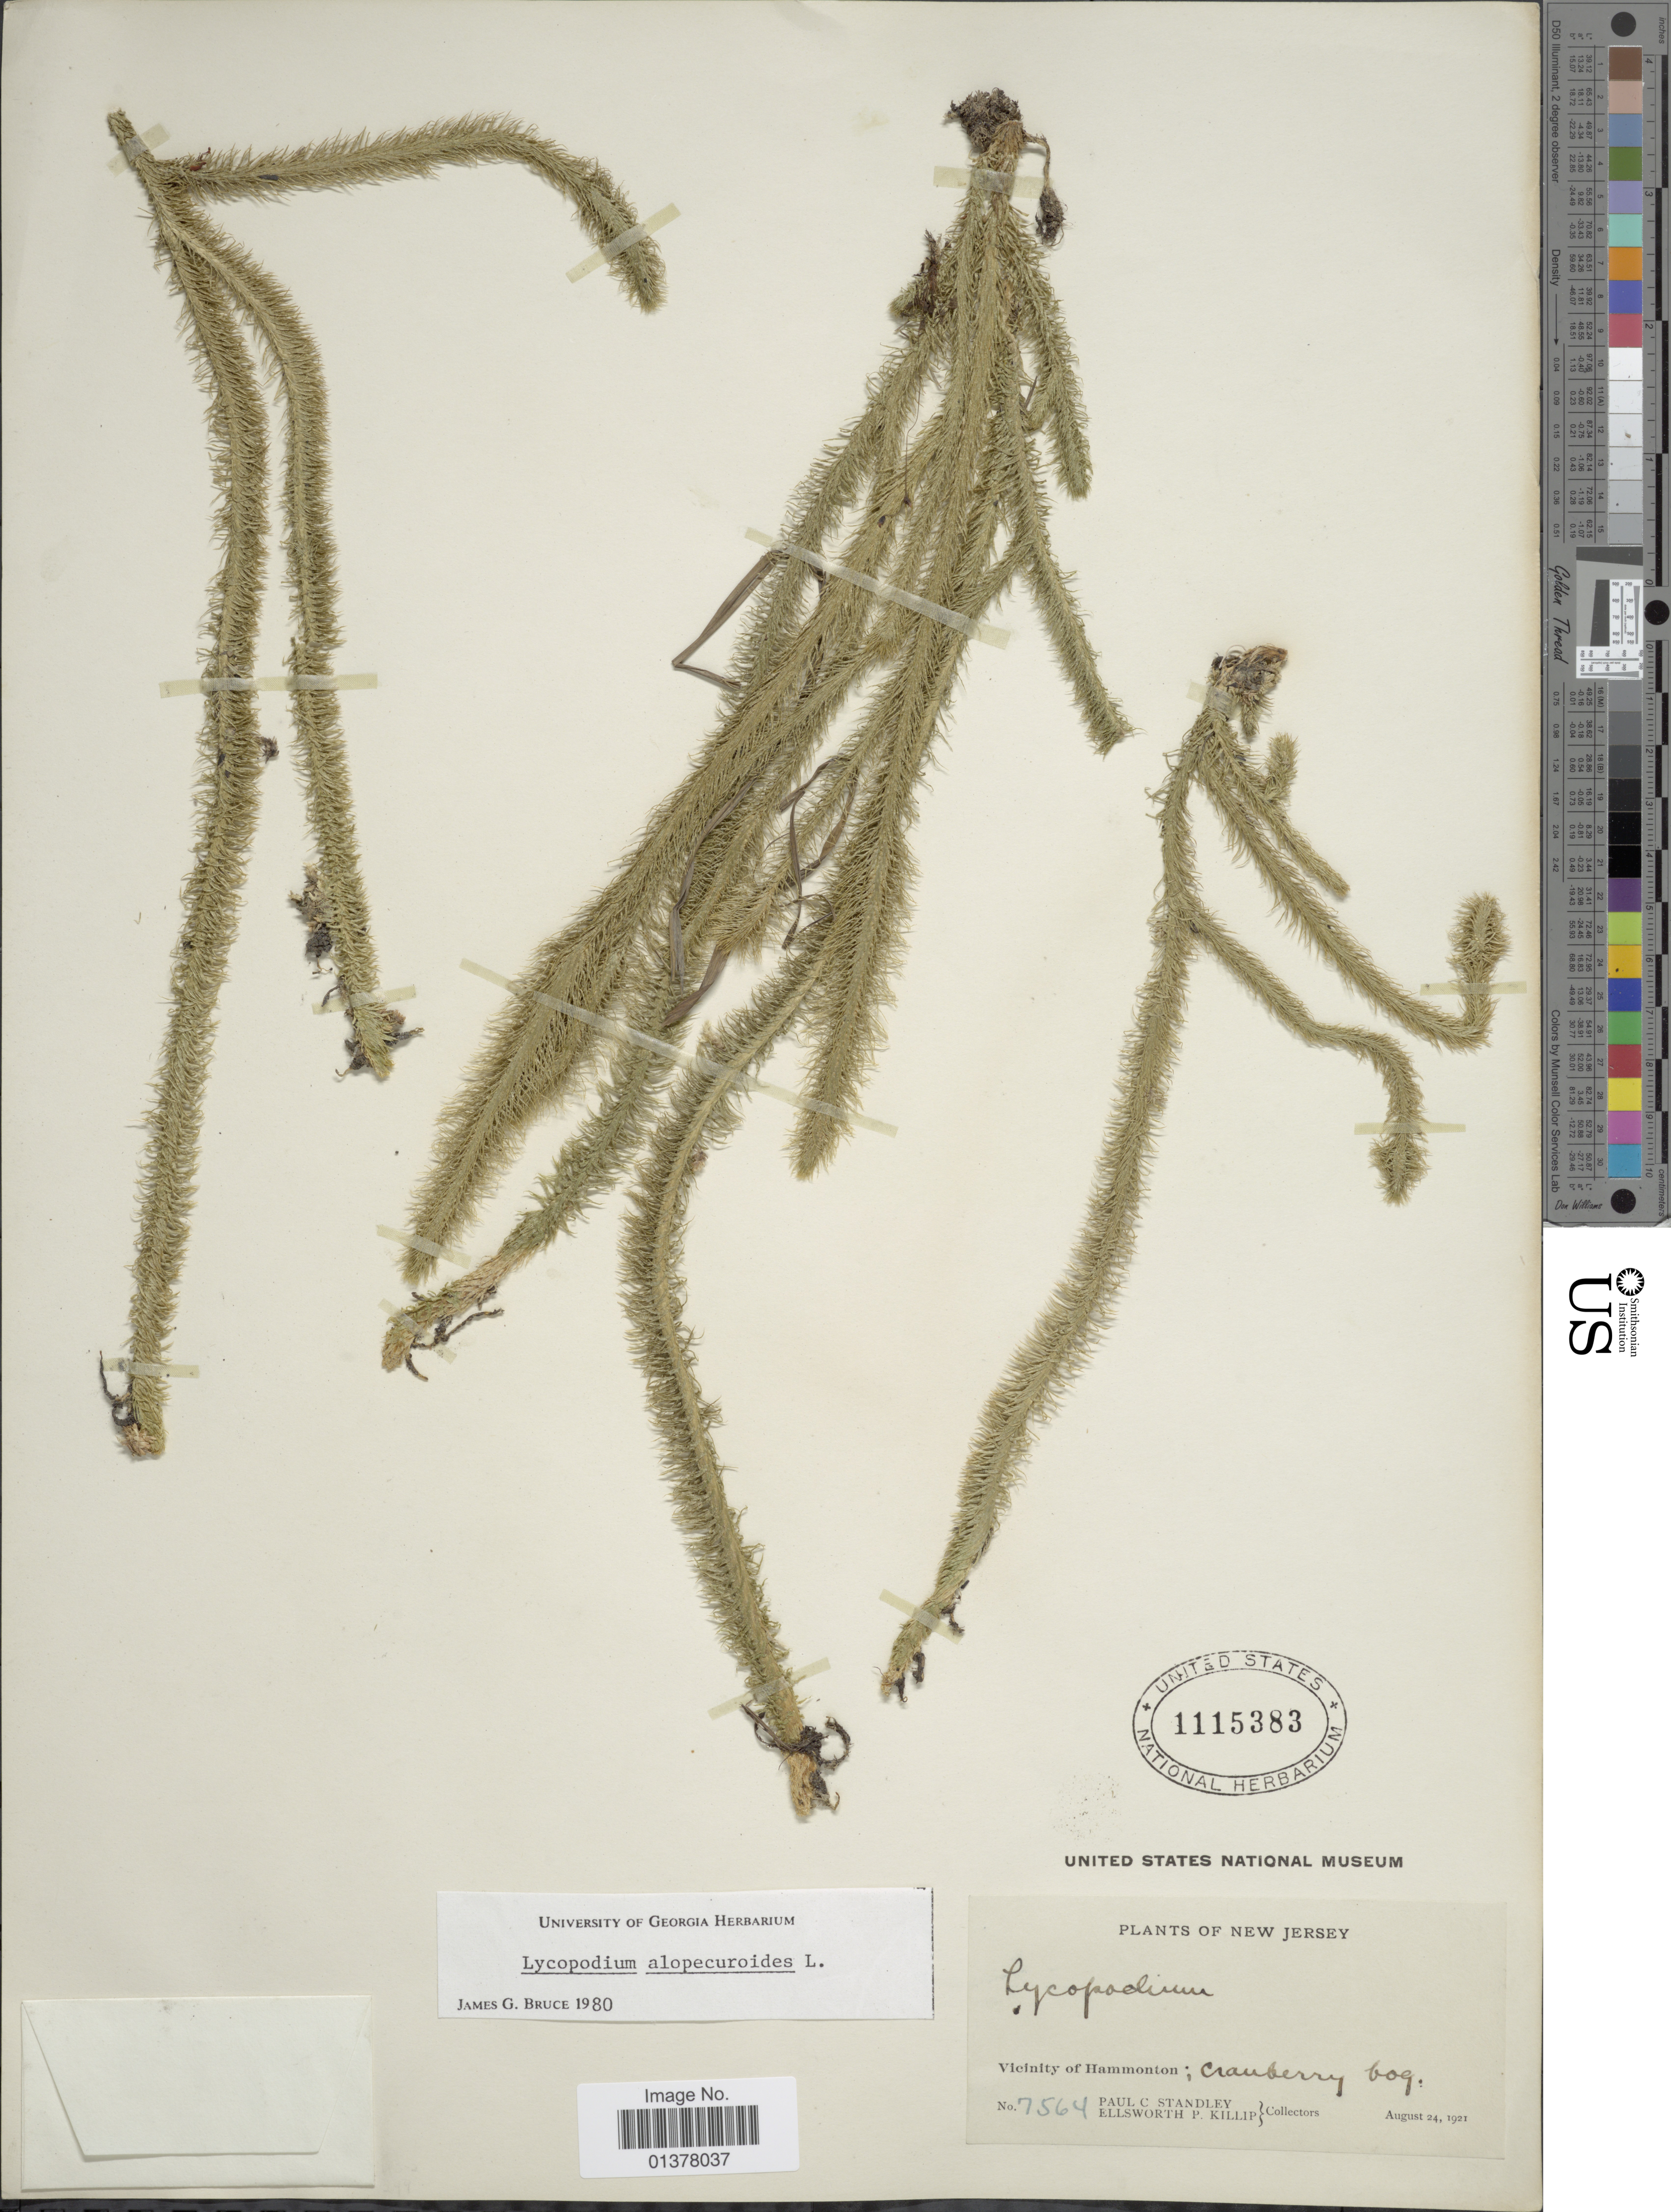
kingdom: Plantae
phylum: Tracheophyta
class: Lycopodiopsida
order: Lycopodiales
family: Lycopodiaceae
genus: Lycopodiella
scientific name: Lycopodiella alopecuroides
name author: (L.) Cranfill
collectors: P. C. Standley & E. P. Killip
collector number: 7564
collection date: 1921-08-24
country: United States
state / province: New Jersey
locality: Vicinity of Hammonton; Cranberry bog.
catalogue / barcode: US 1115383